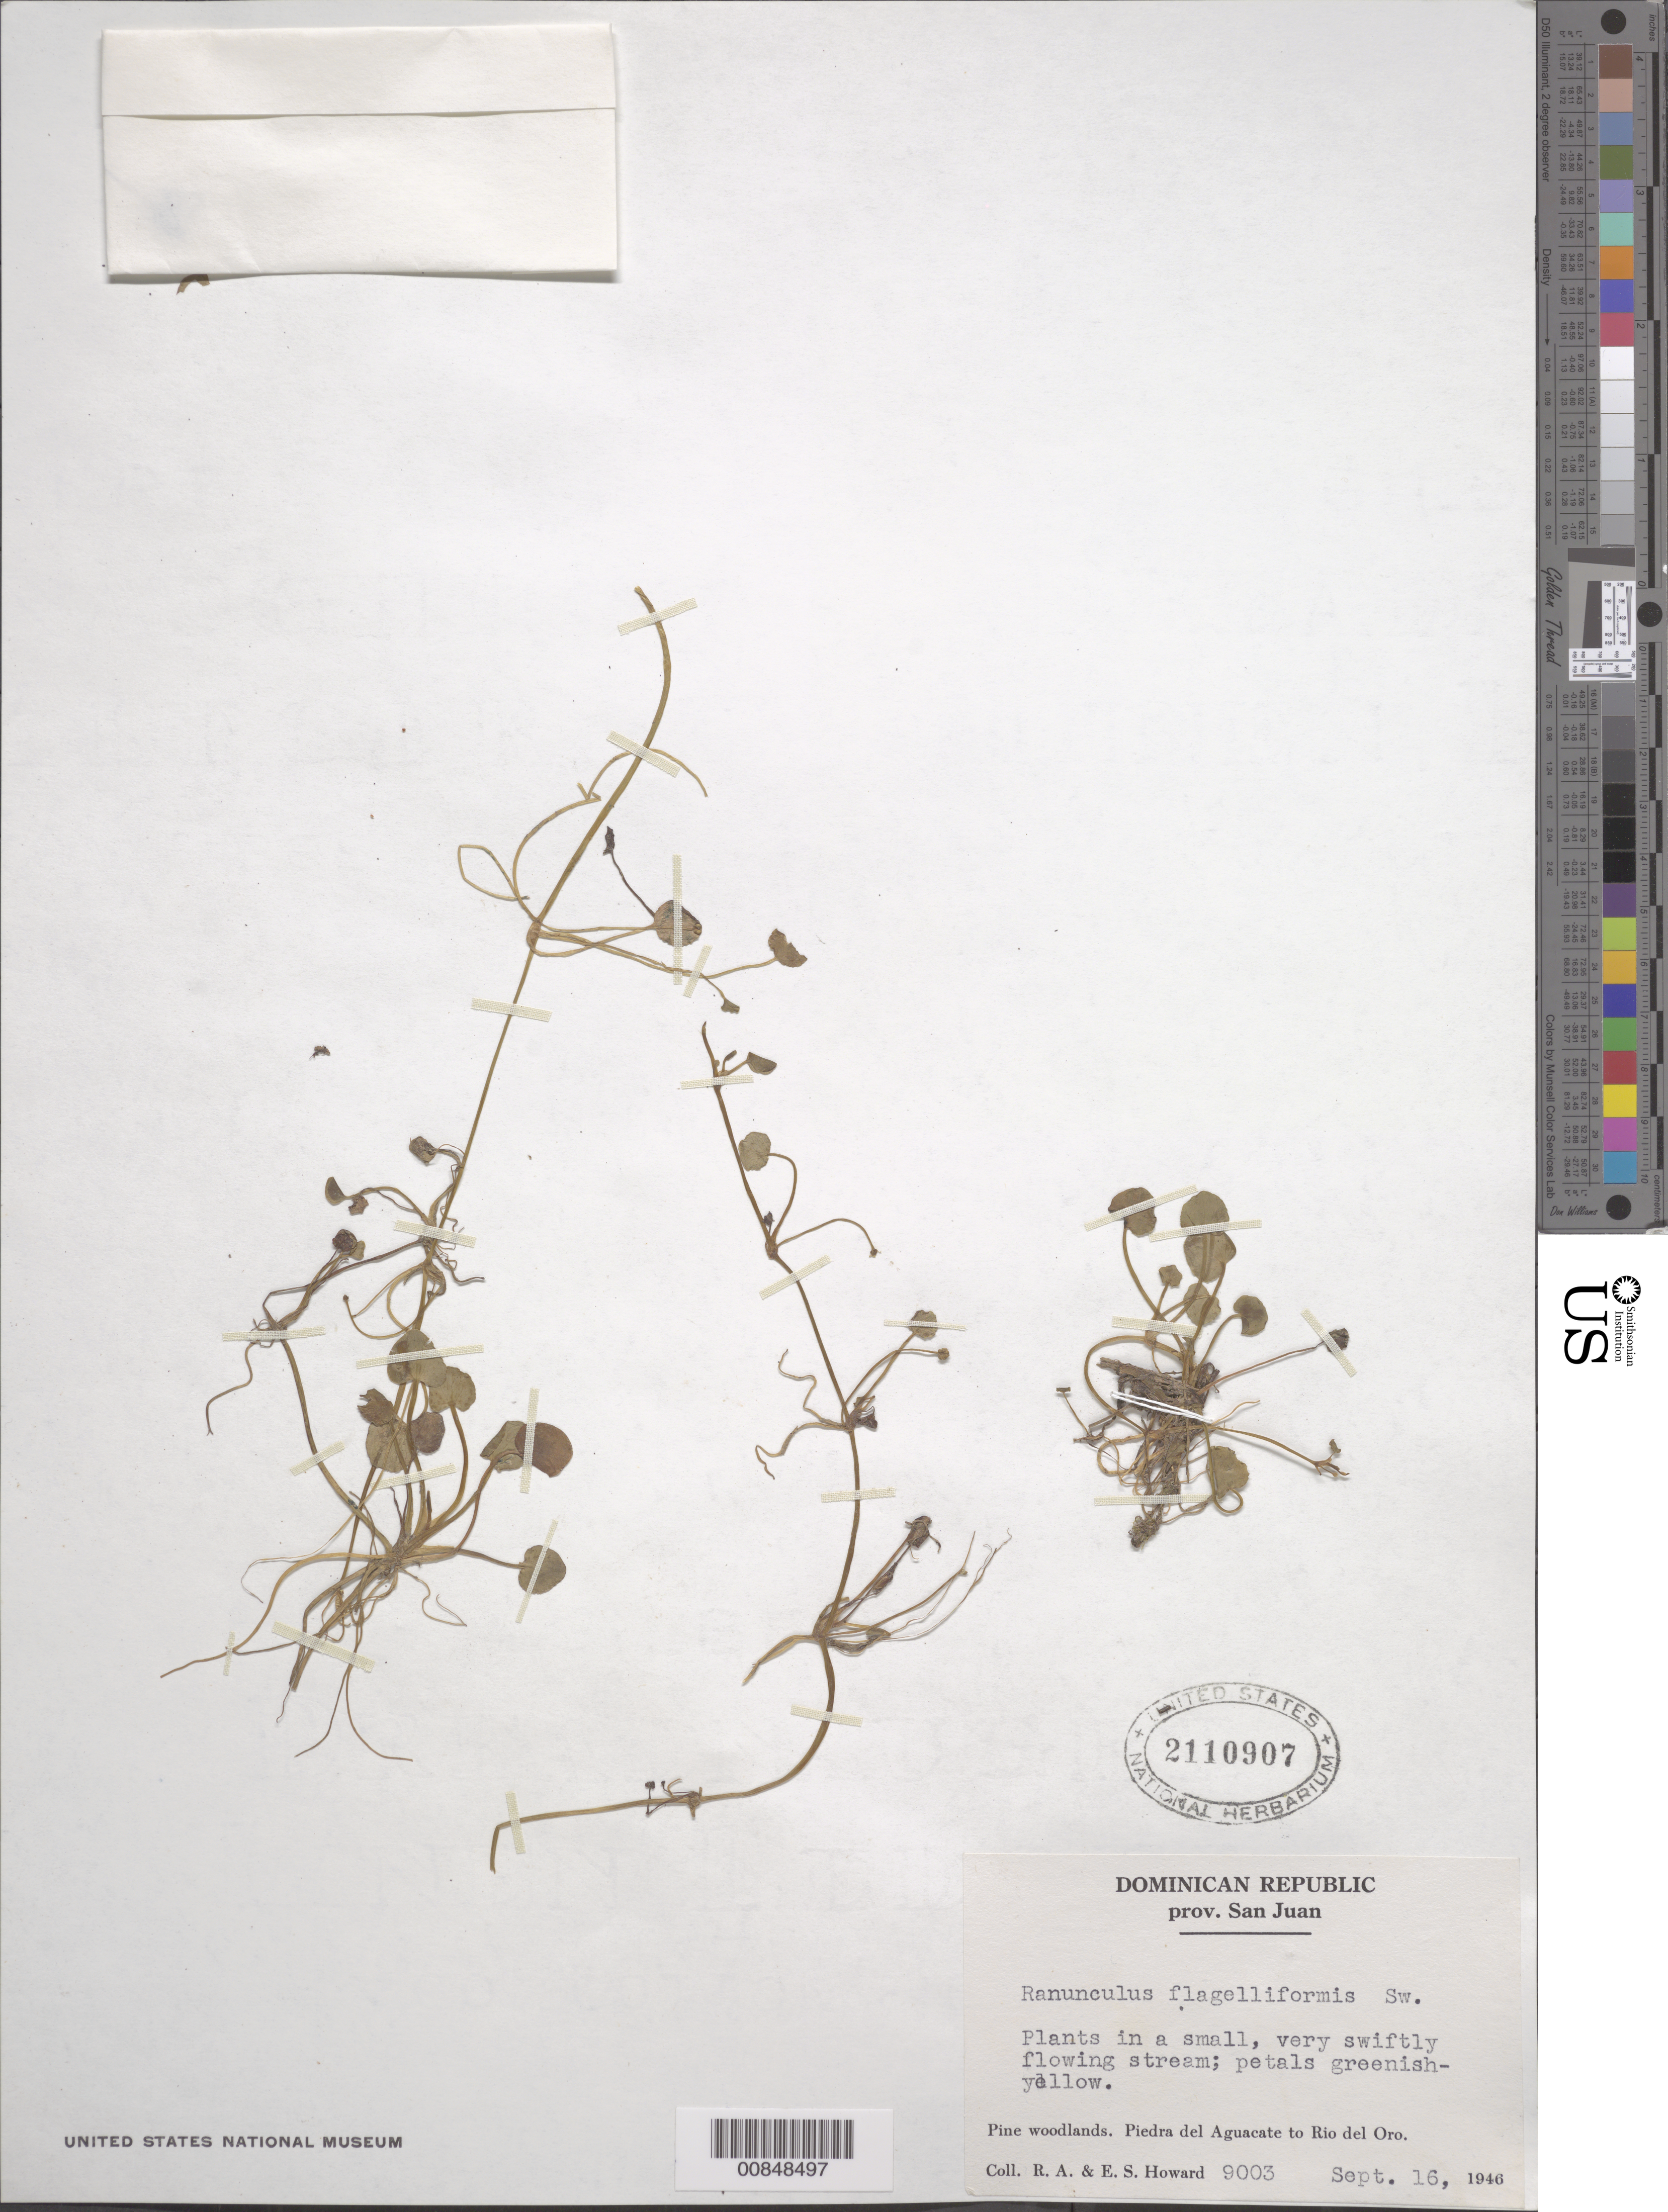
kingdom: Plantae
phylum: Tracheophyta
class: Magnoliopsida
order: Ranunculales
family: Ranunculaceae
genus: Ranunculus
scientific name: Ranunculus flagelliformis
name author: Sm.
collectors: R. A. Howard & E. S. Howard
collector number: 9003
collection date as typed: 16 Sep 1946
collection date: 1946-09-16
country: Dominican Republic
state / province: San Juan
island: Hispaniola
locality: Piedra del Aguacate to Río del Oro.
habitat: Plants in a small, very swiftly flowing stream. Pine woodlands.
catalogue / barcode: US 2110907